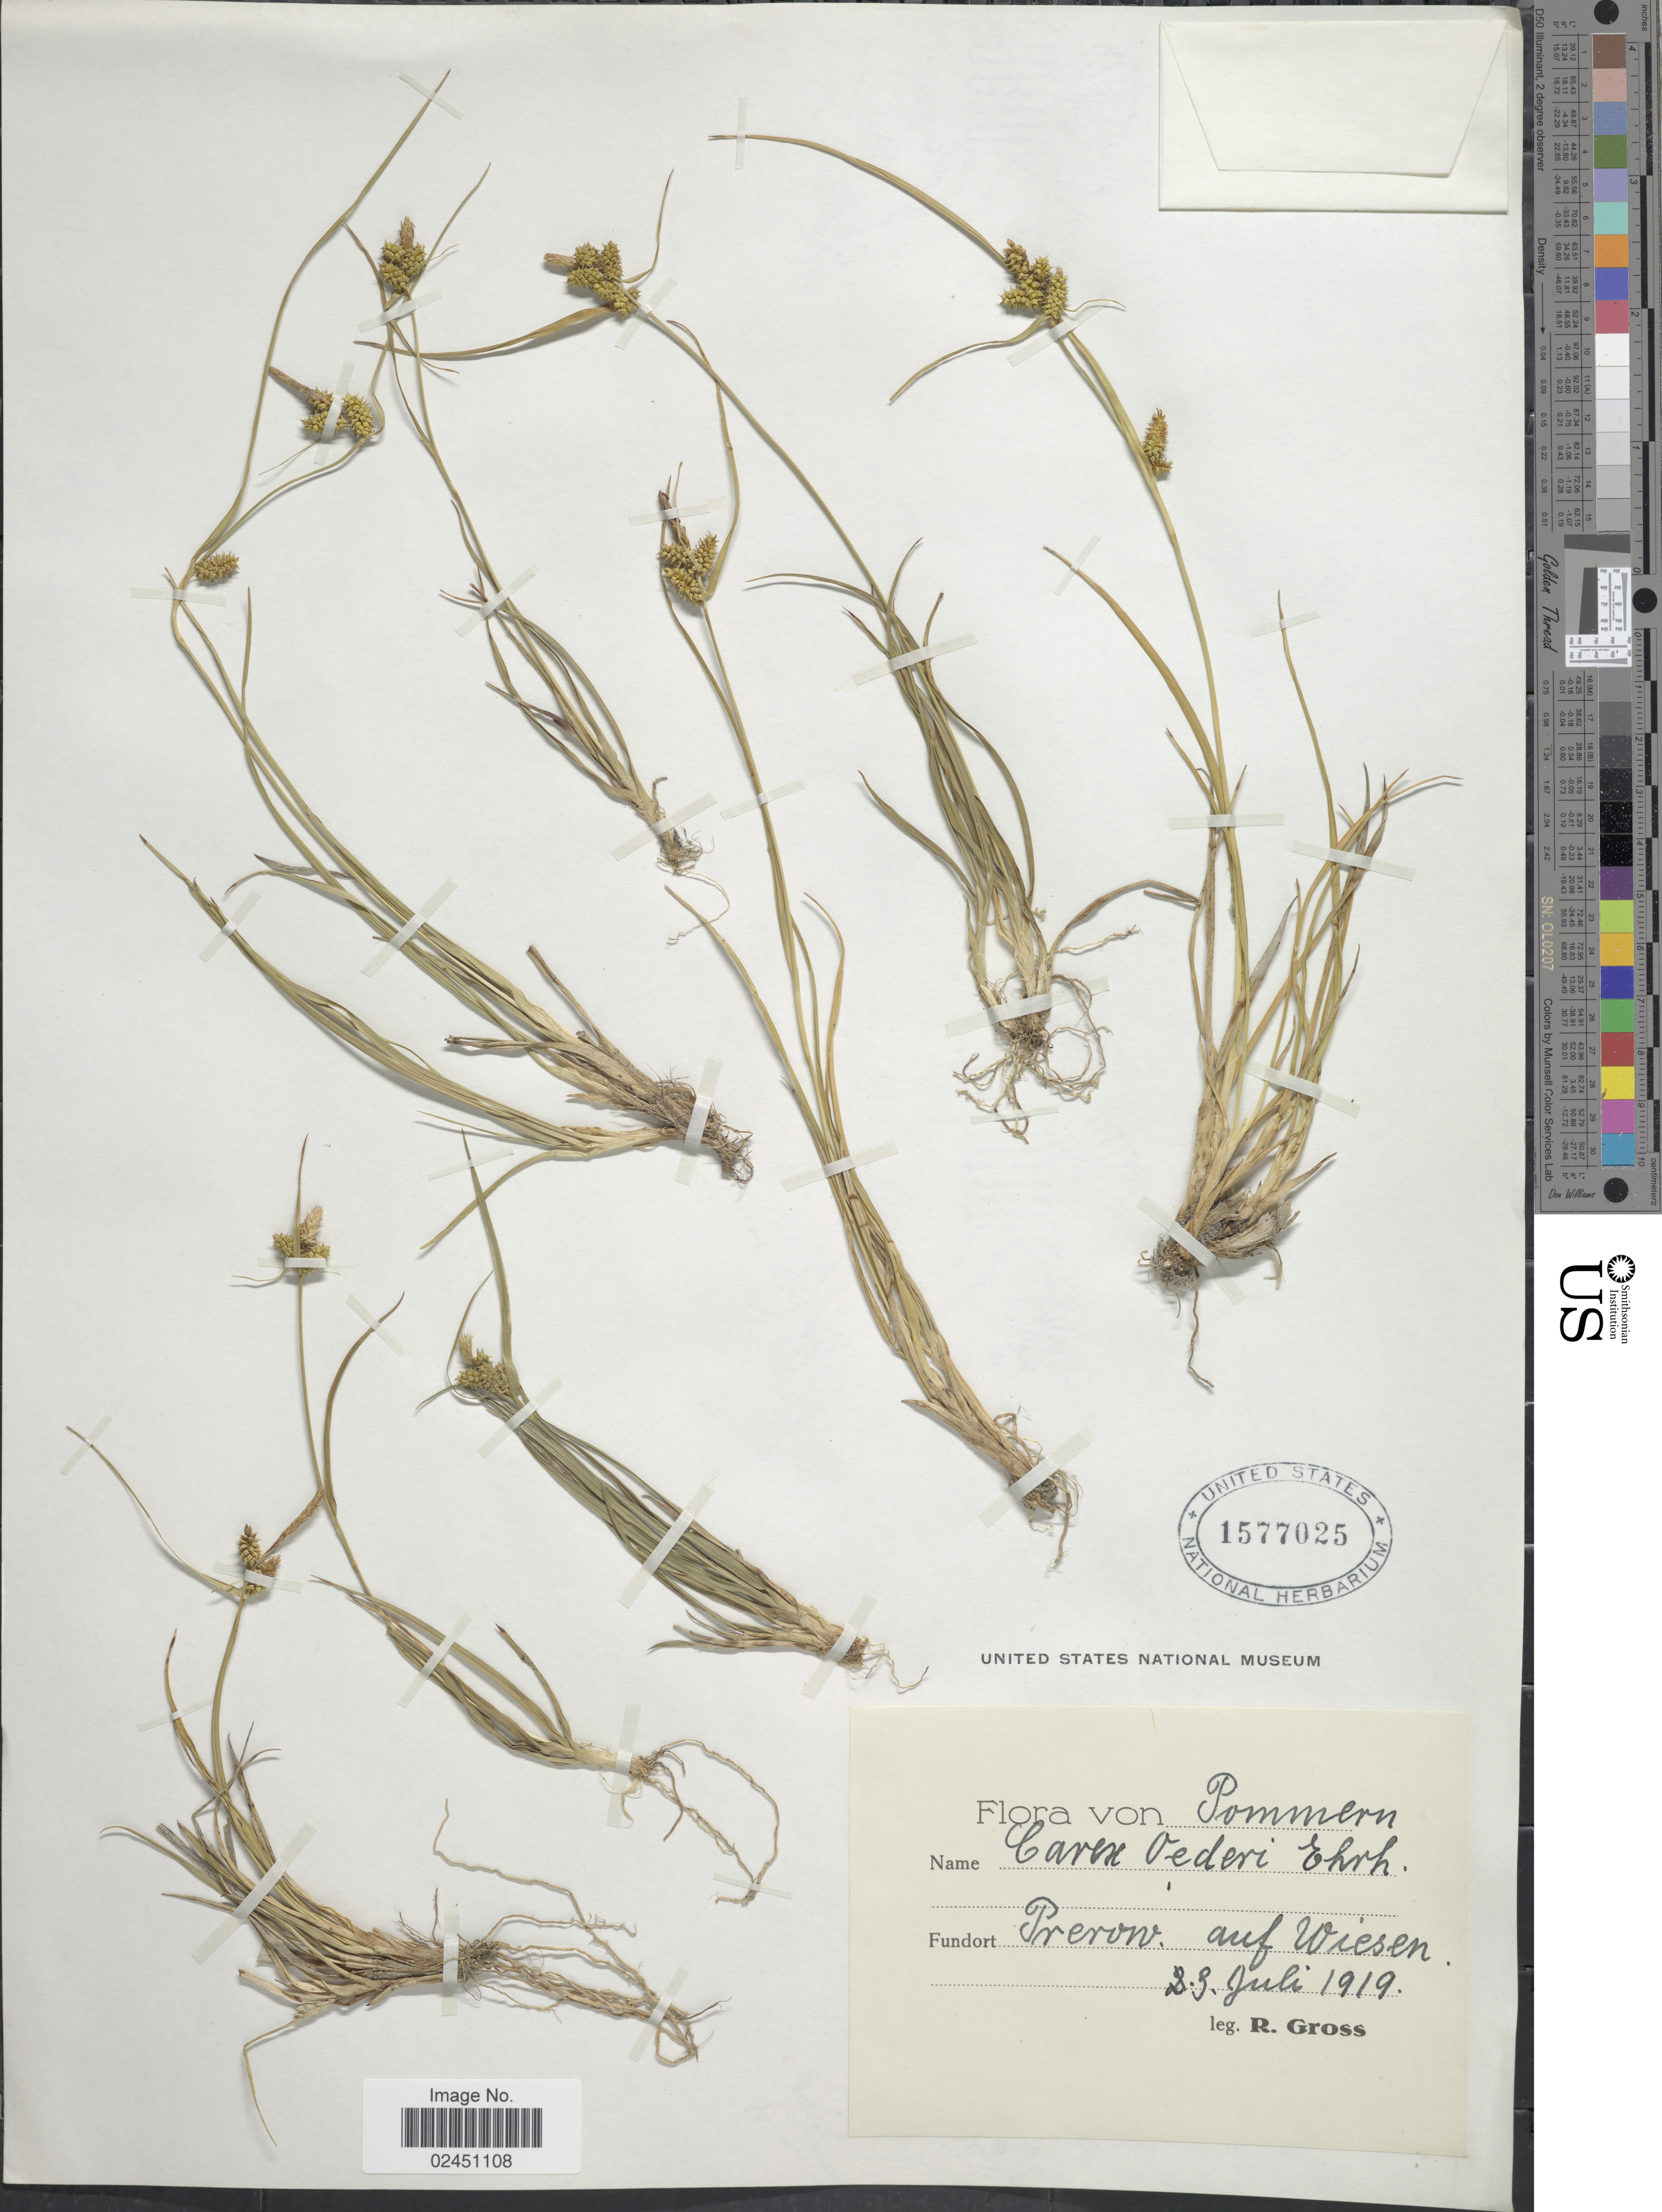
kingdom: Plantae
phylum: Tracheophyta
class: Liliopsida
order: Poales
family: Cyperaceae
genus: Carex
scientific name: Carex oederi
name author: Retz.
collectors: R. Gross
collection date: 1919-07-03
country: Germany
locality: Pommern. Prerow; auf Wiesen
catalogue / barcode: US 1577025